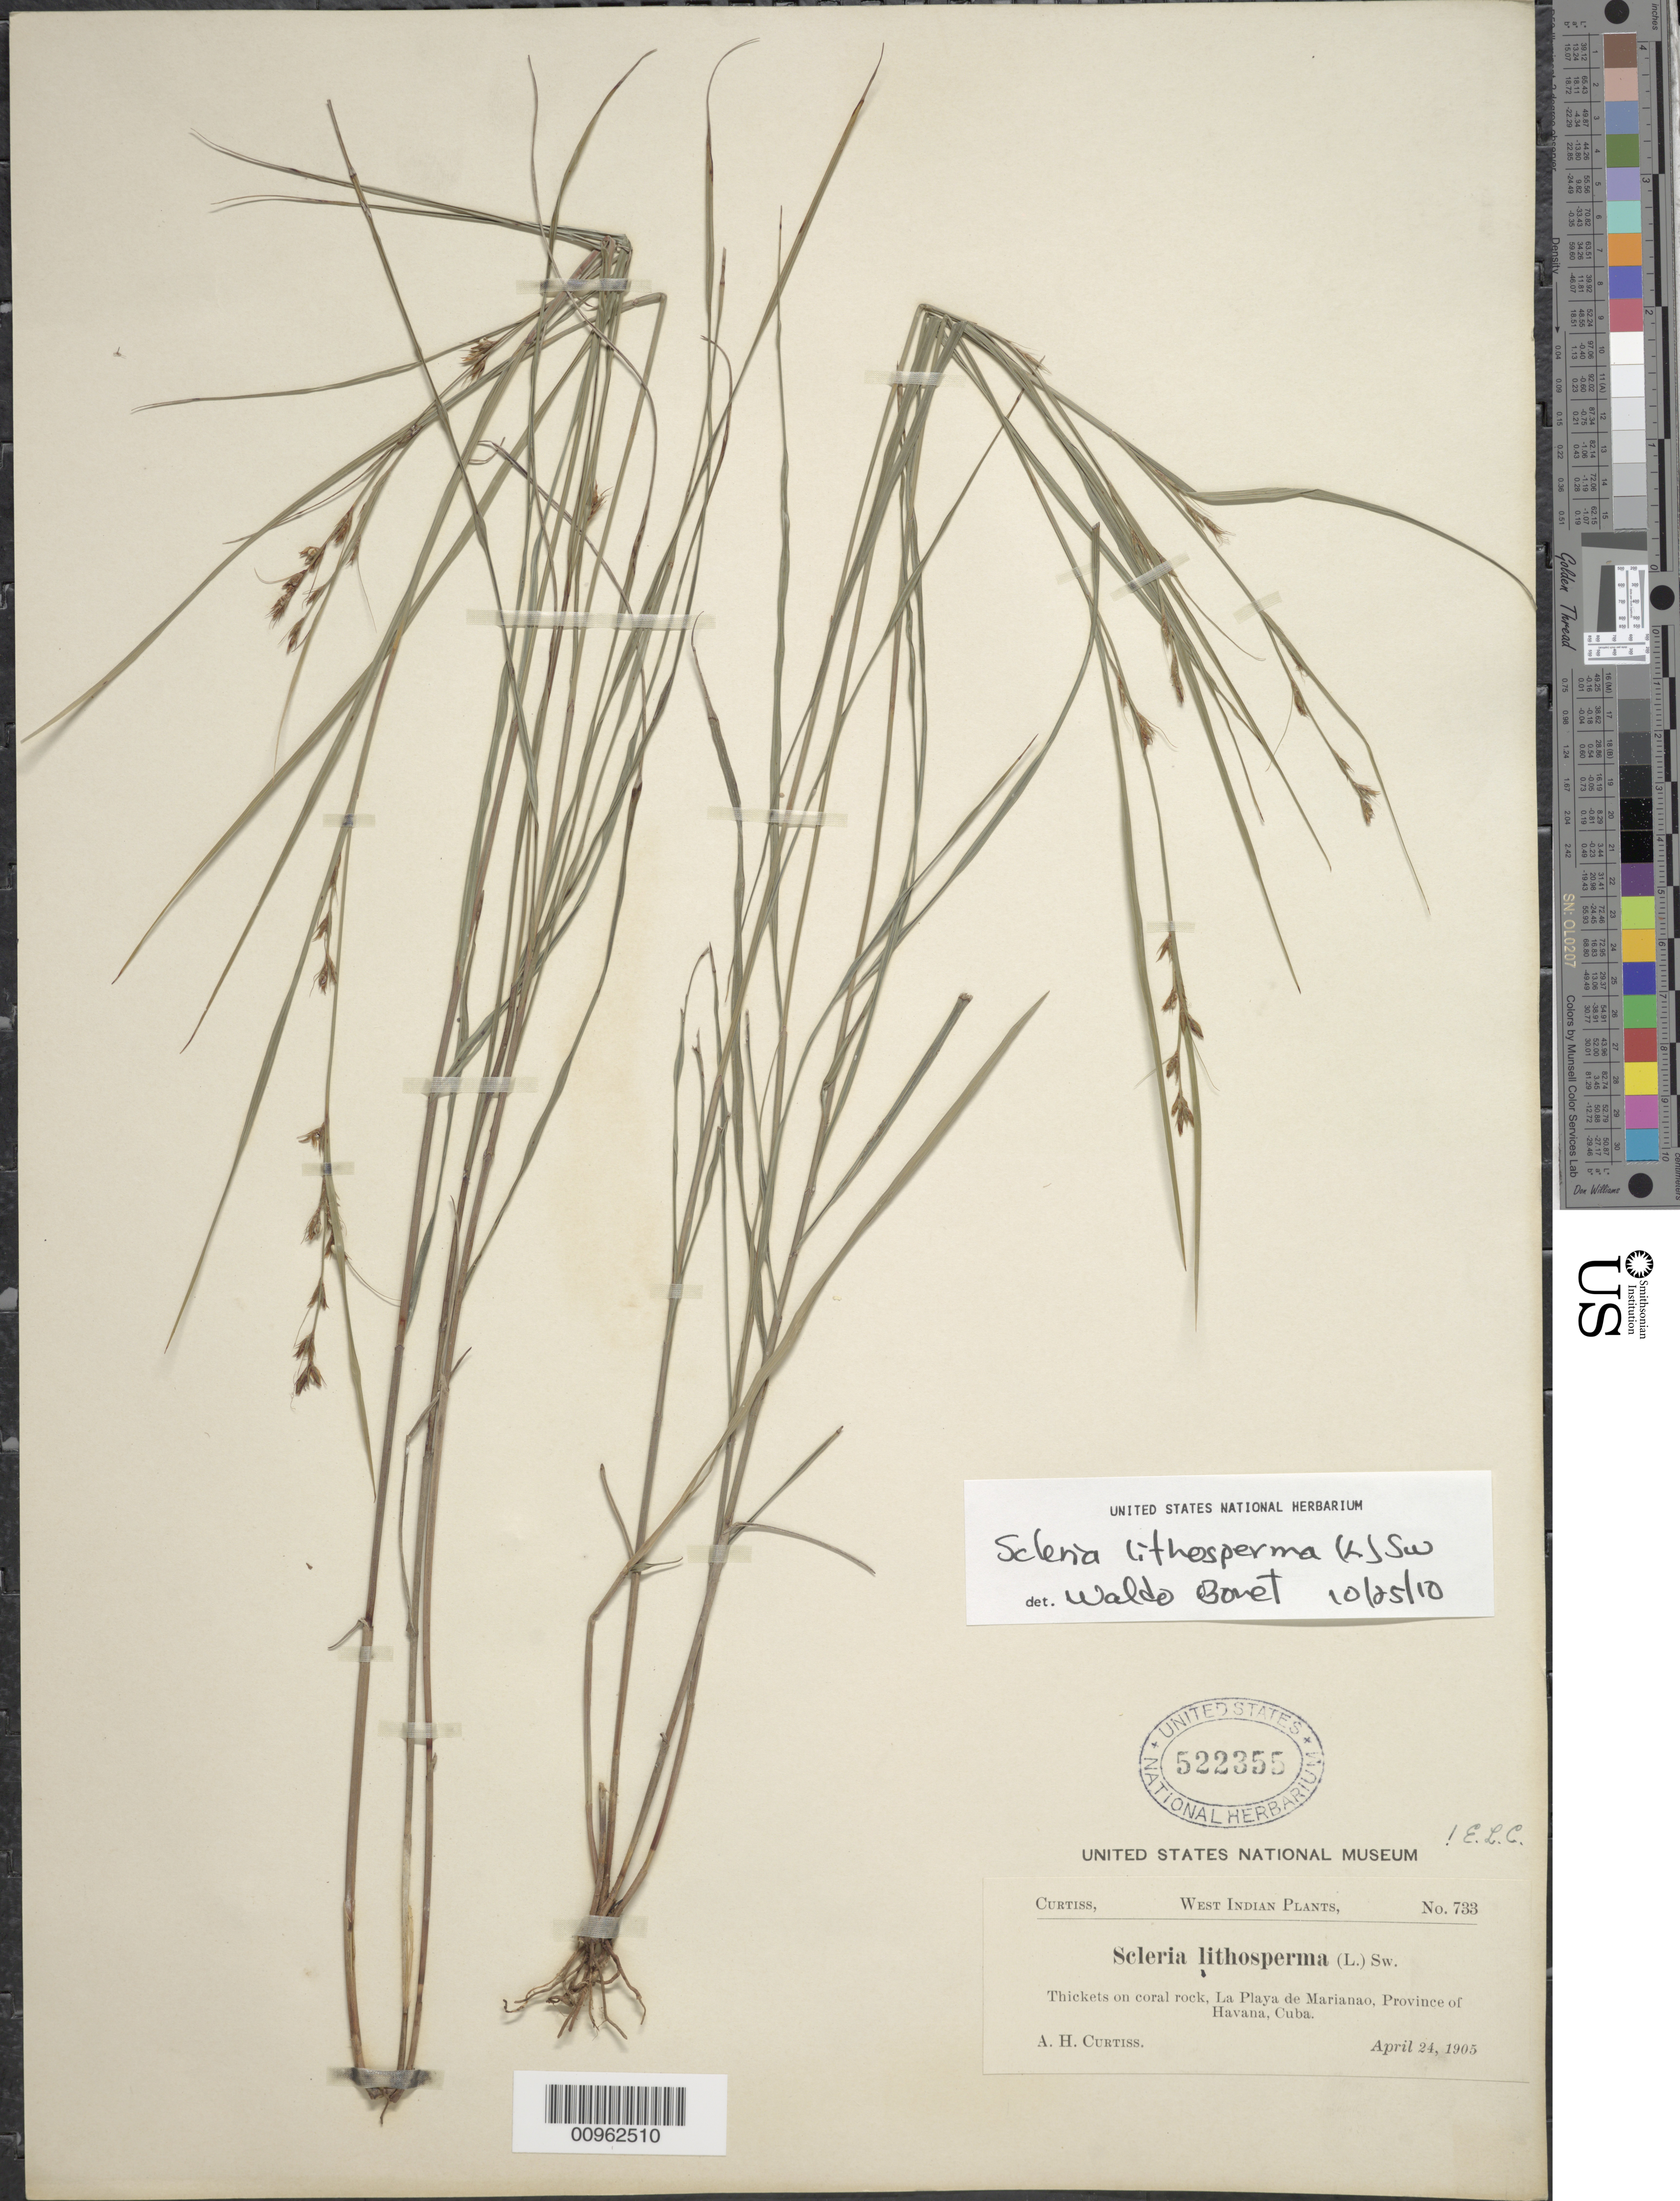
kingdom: Plantae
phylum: Tracheophyta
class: Liliopsida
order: Poales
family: Cyperaceae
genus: Scleria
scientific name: Scleria lithosperma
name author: (L.) Sw.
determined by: Core, E. L.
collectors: A. H. Curtiss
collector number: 733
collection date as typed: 24 Apr 1905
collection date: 1905-04-24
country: Cuba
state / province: La Habana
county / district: Municipio Playa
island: Cuba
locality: La Playa de Marianao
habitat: Thickets on coral rock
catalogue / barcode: US 522355